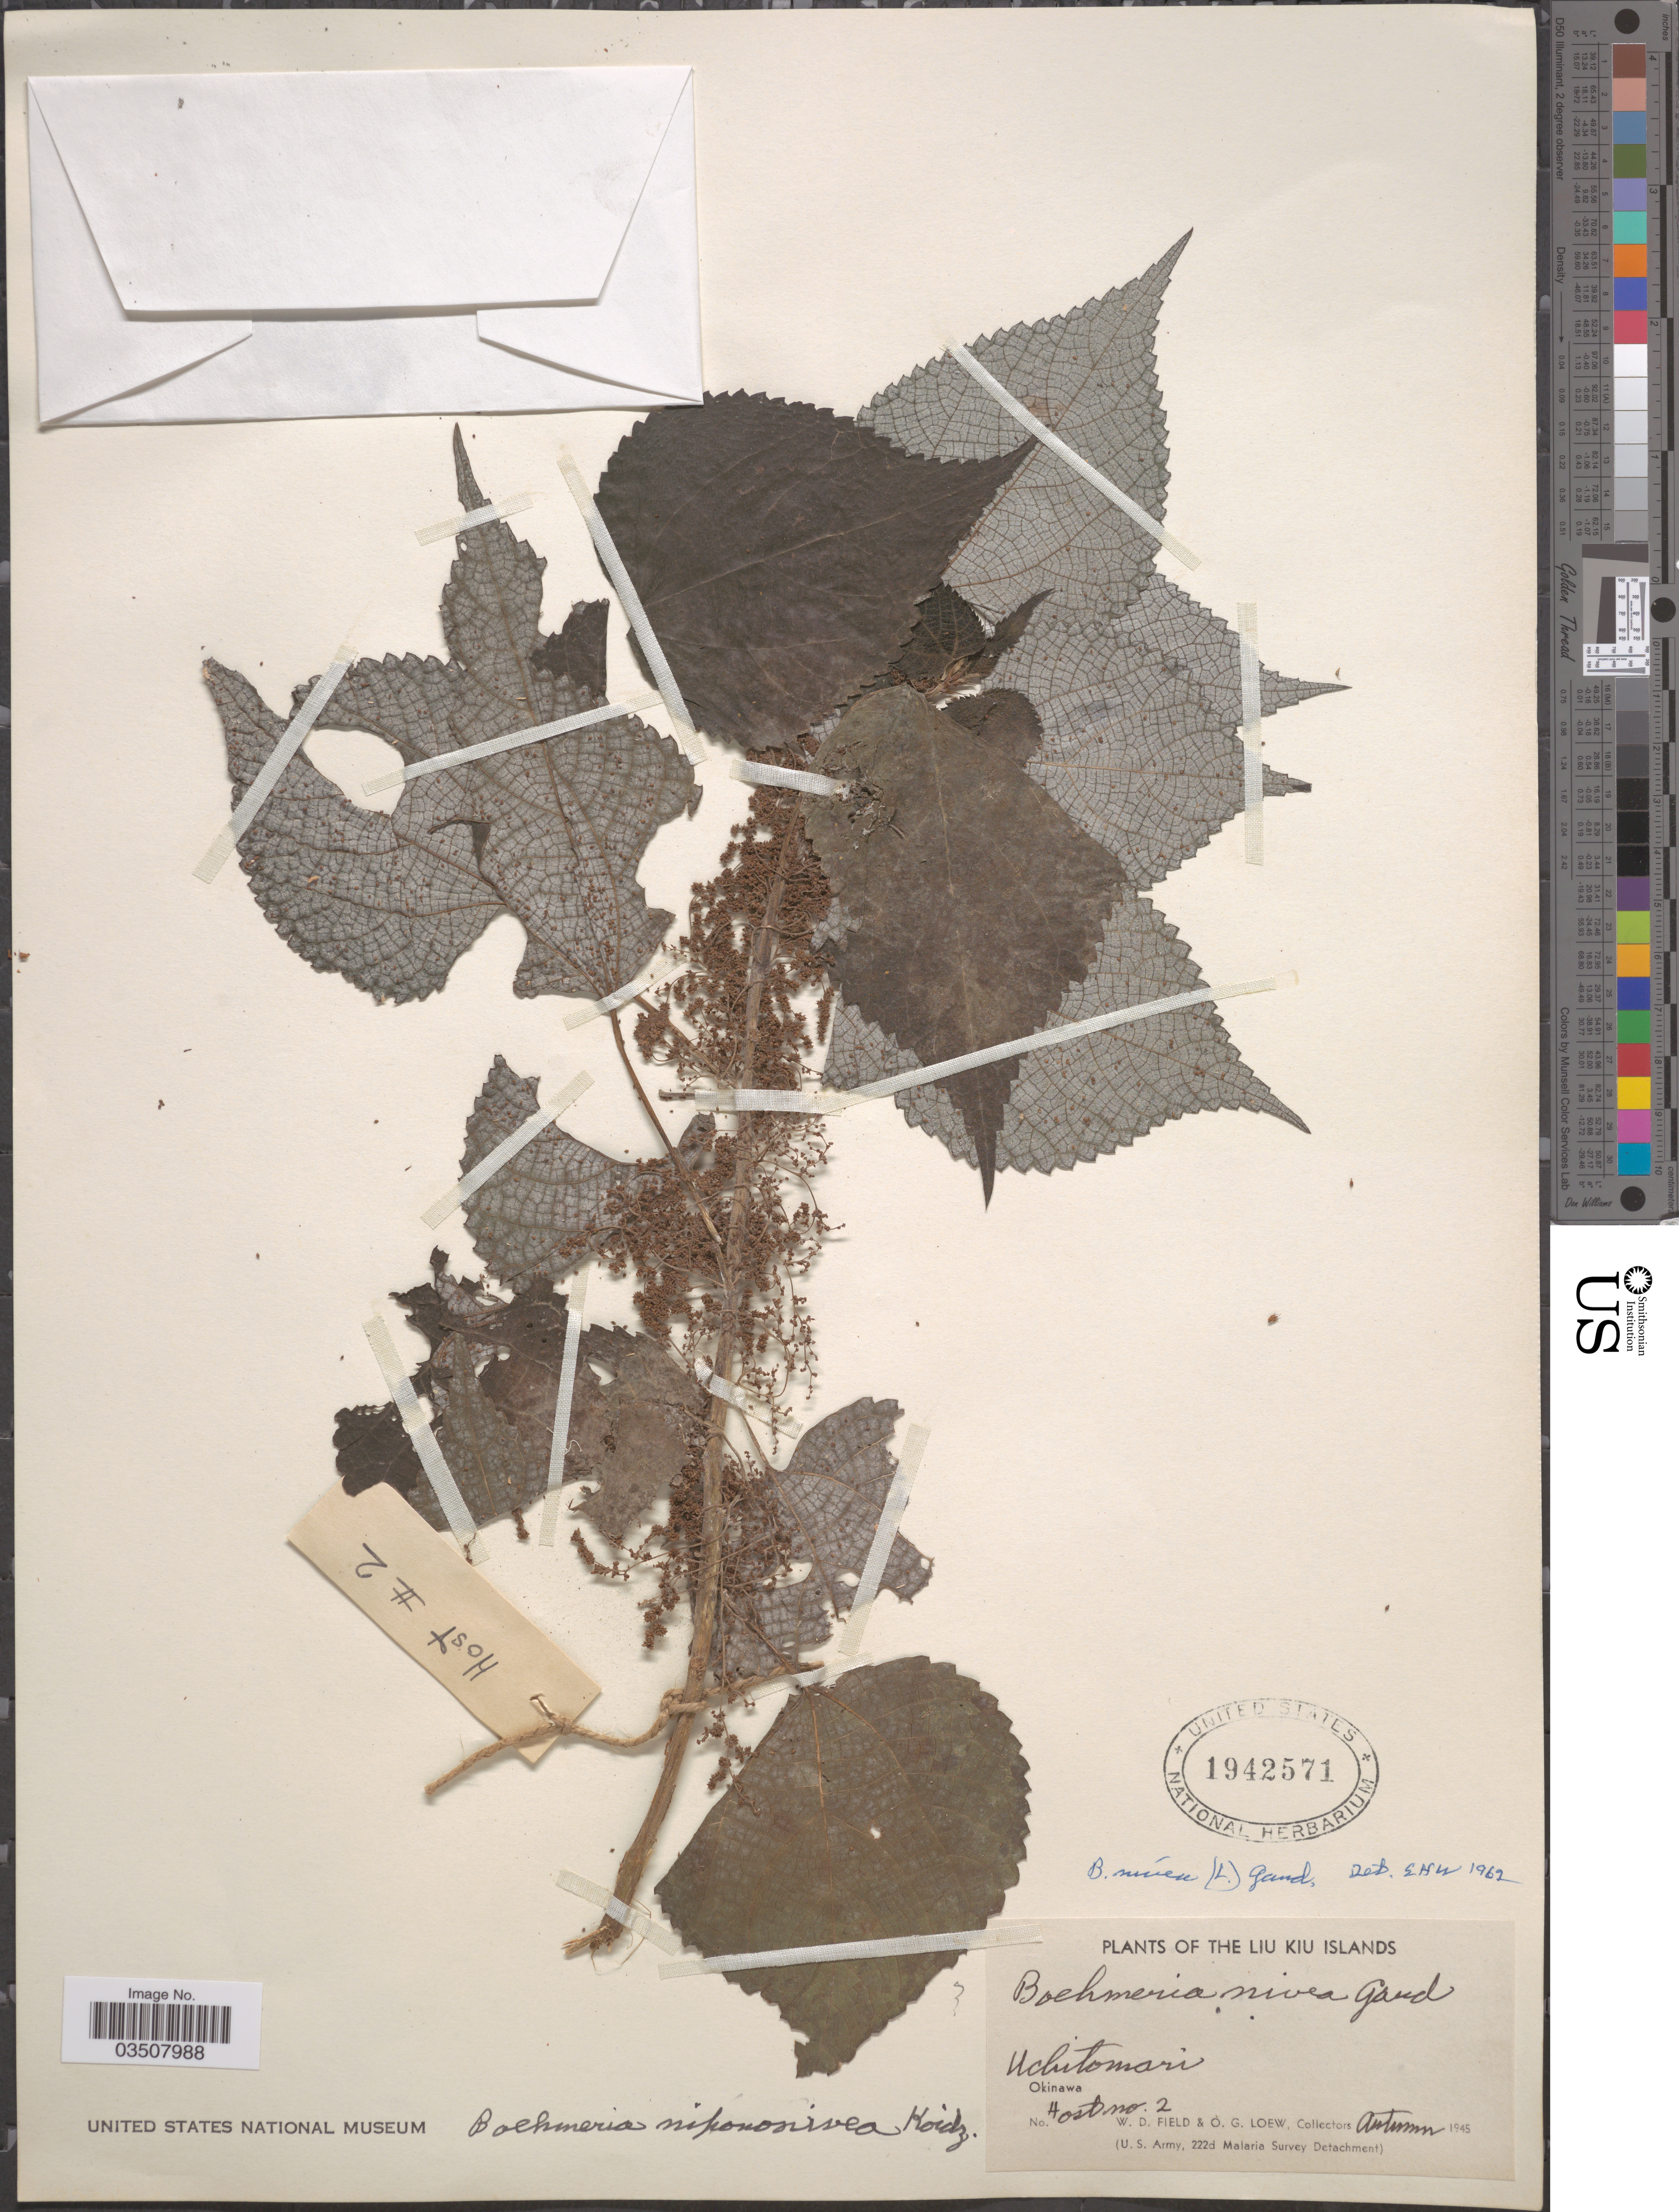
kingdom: Plantae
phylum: Tracheophyta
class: Magnoliopsida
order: Rosales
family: Urticaceae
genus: Boehmeria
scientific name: Boehmeria nivea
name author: (L.) Gaudich.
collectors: W. D. Field & O. G. Loew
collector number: Host2?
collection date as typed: Autumn 1945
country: Japan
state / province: Okinawa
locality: The Liu Kiu Islands. Uchitomari.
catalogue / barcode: US 1942571